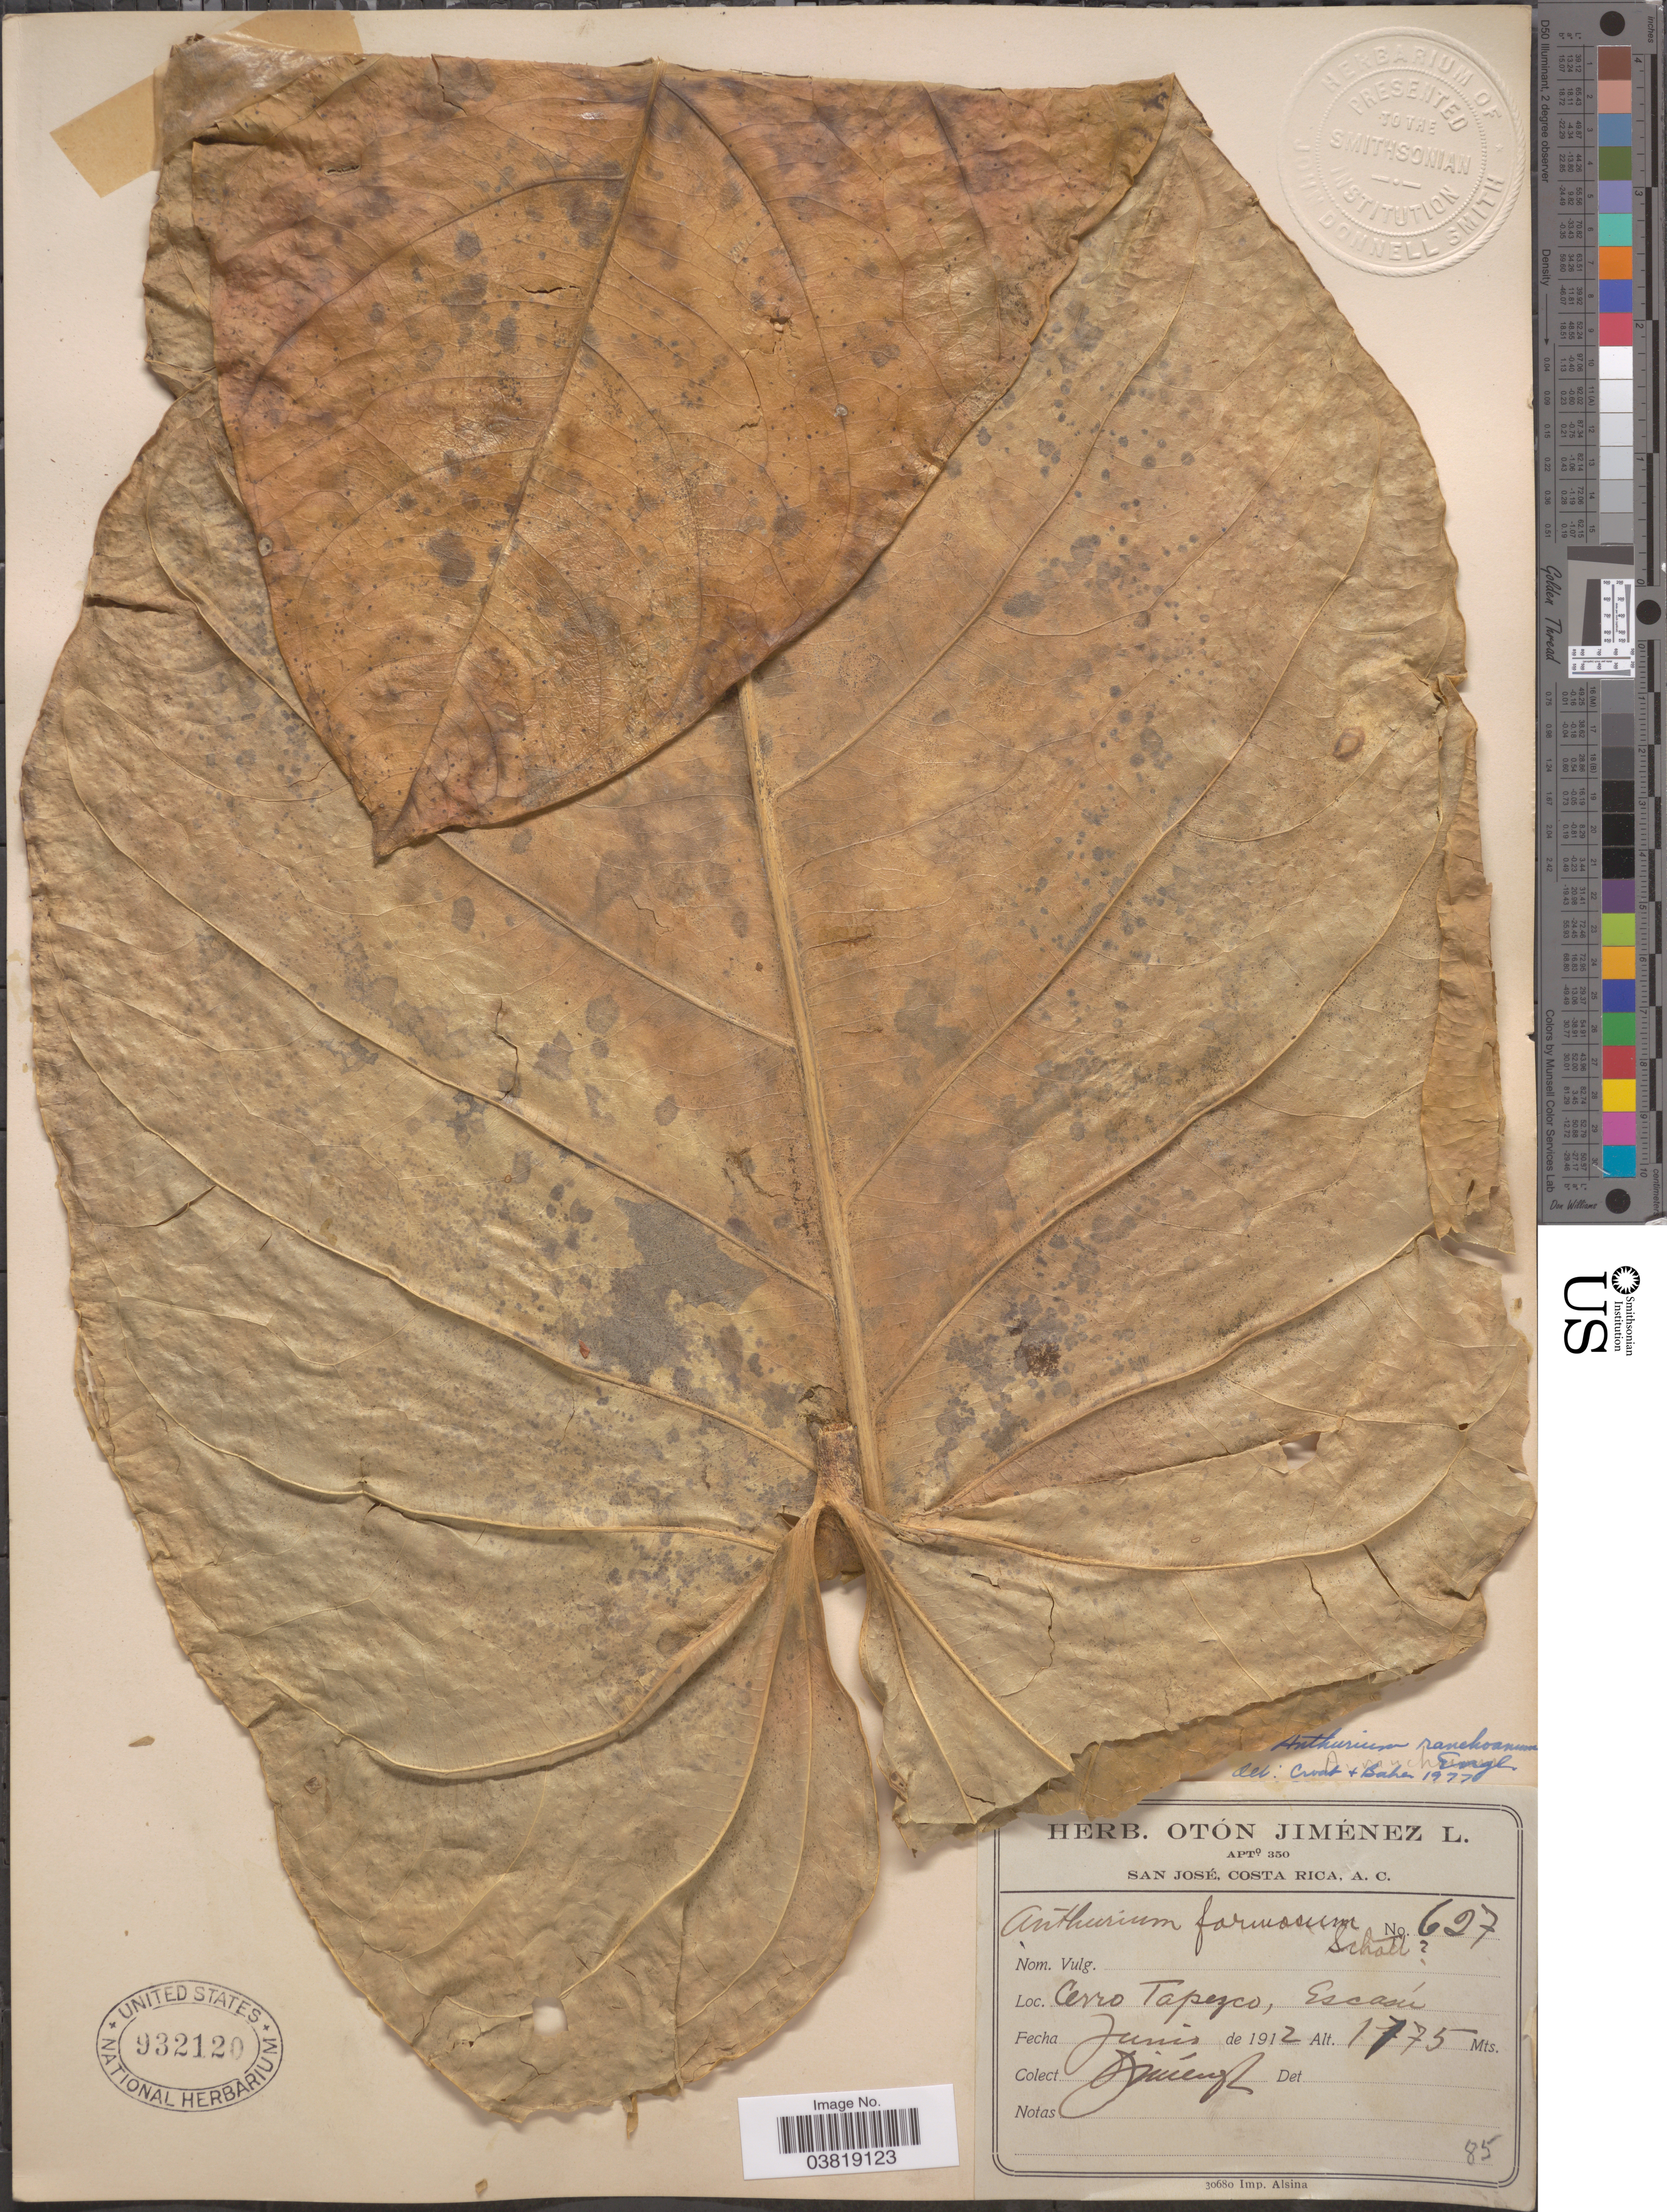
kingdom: Plantae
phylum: Tracheophyta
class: Liliopsida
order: Alismatales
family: Araceae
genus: Anthurium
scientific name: Anthurium ranchoanum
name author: Engl.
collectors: O. Jimenez L.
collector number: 627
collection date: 1912-06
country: Costa Rica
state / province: San José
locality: Cerro Tapezco, Escasú.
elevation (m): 1175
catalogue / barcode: US 932120